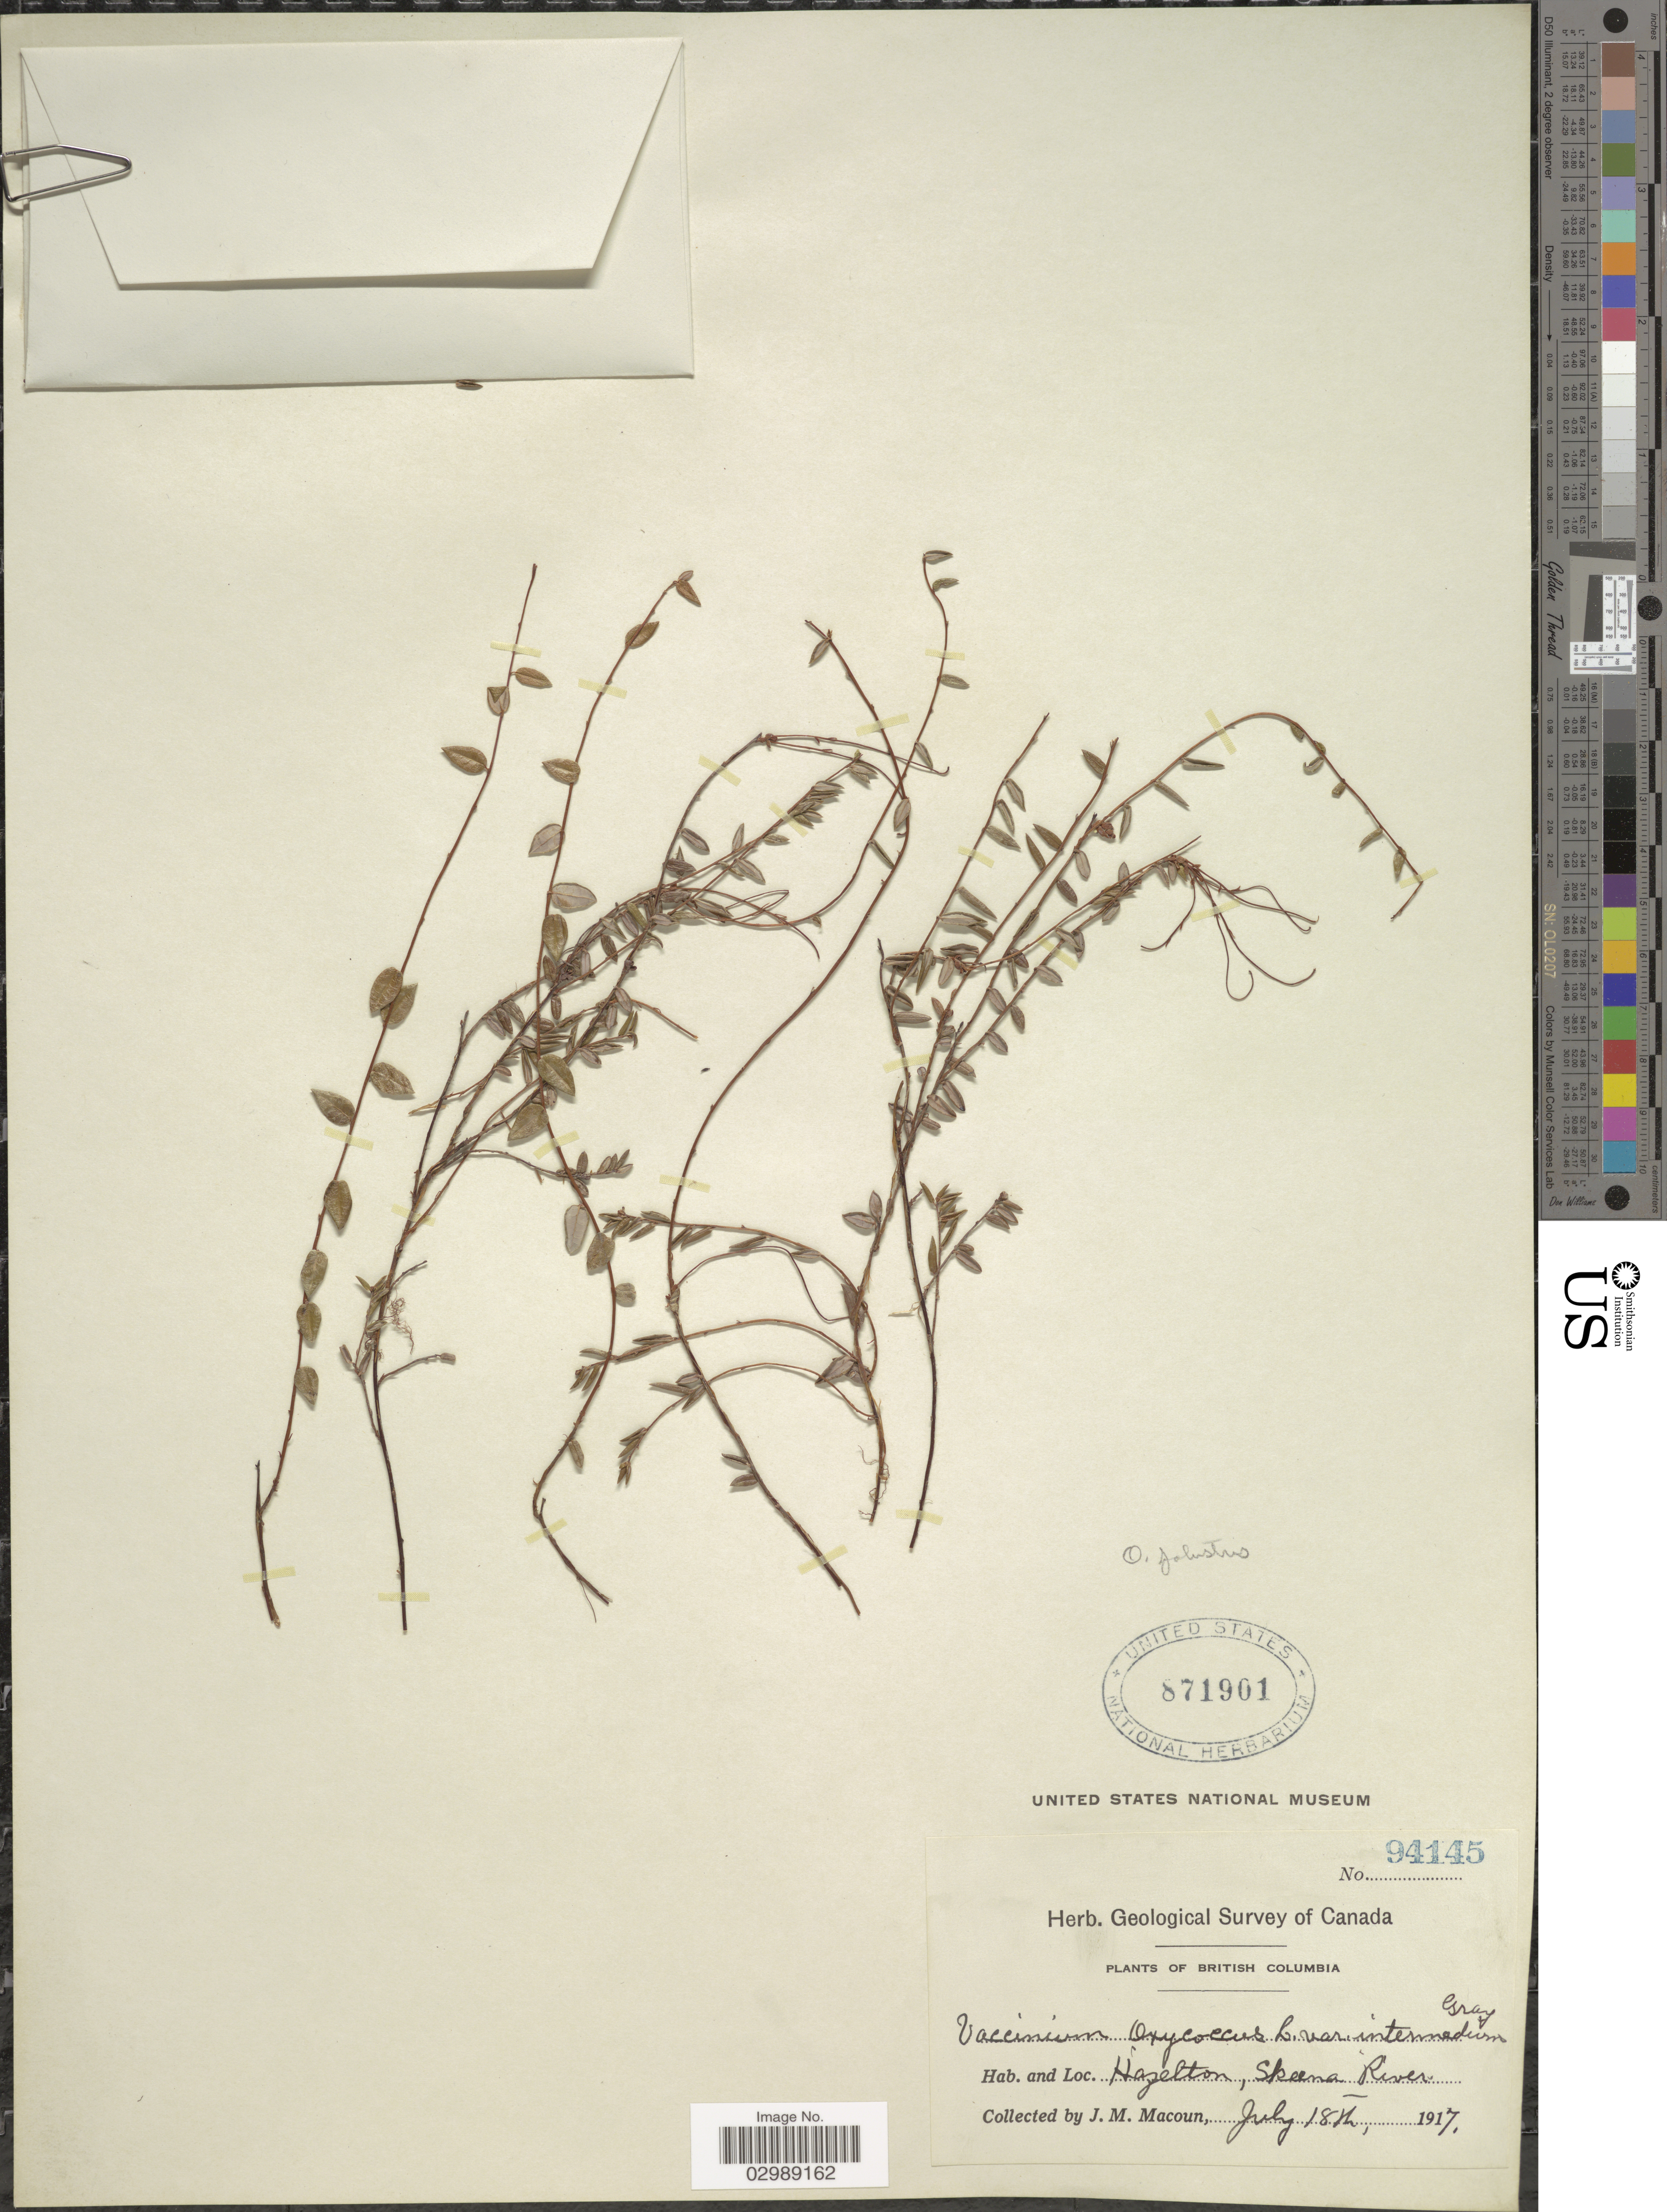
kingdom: Plantae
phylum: Tracheophyta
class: Magnoliopsida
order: Ericales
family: Ericaceae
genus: Vaccinium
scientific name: Vaccinium oxycoccos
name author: L.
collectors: J. M. Macoun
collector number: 94145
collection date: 1917-07-18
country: Canada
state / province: British Columbia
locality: Hazelton, Skeena River.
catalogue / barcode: US 871901